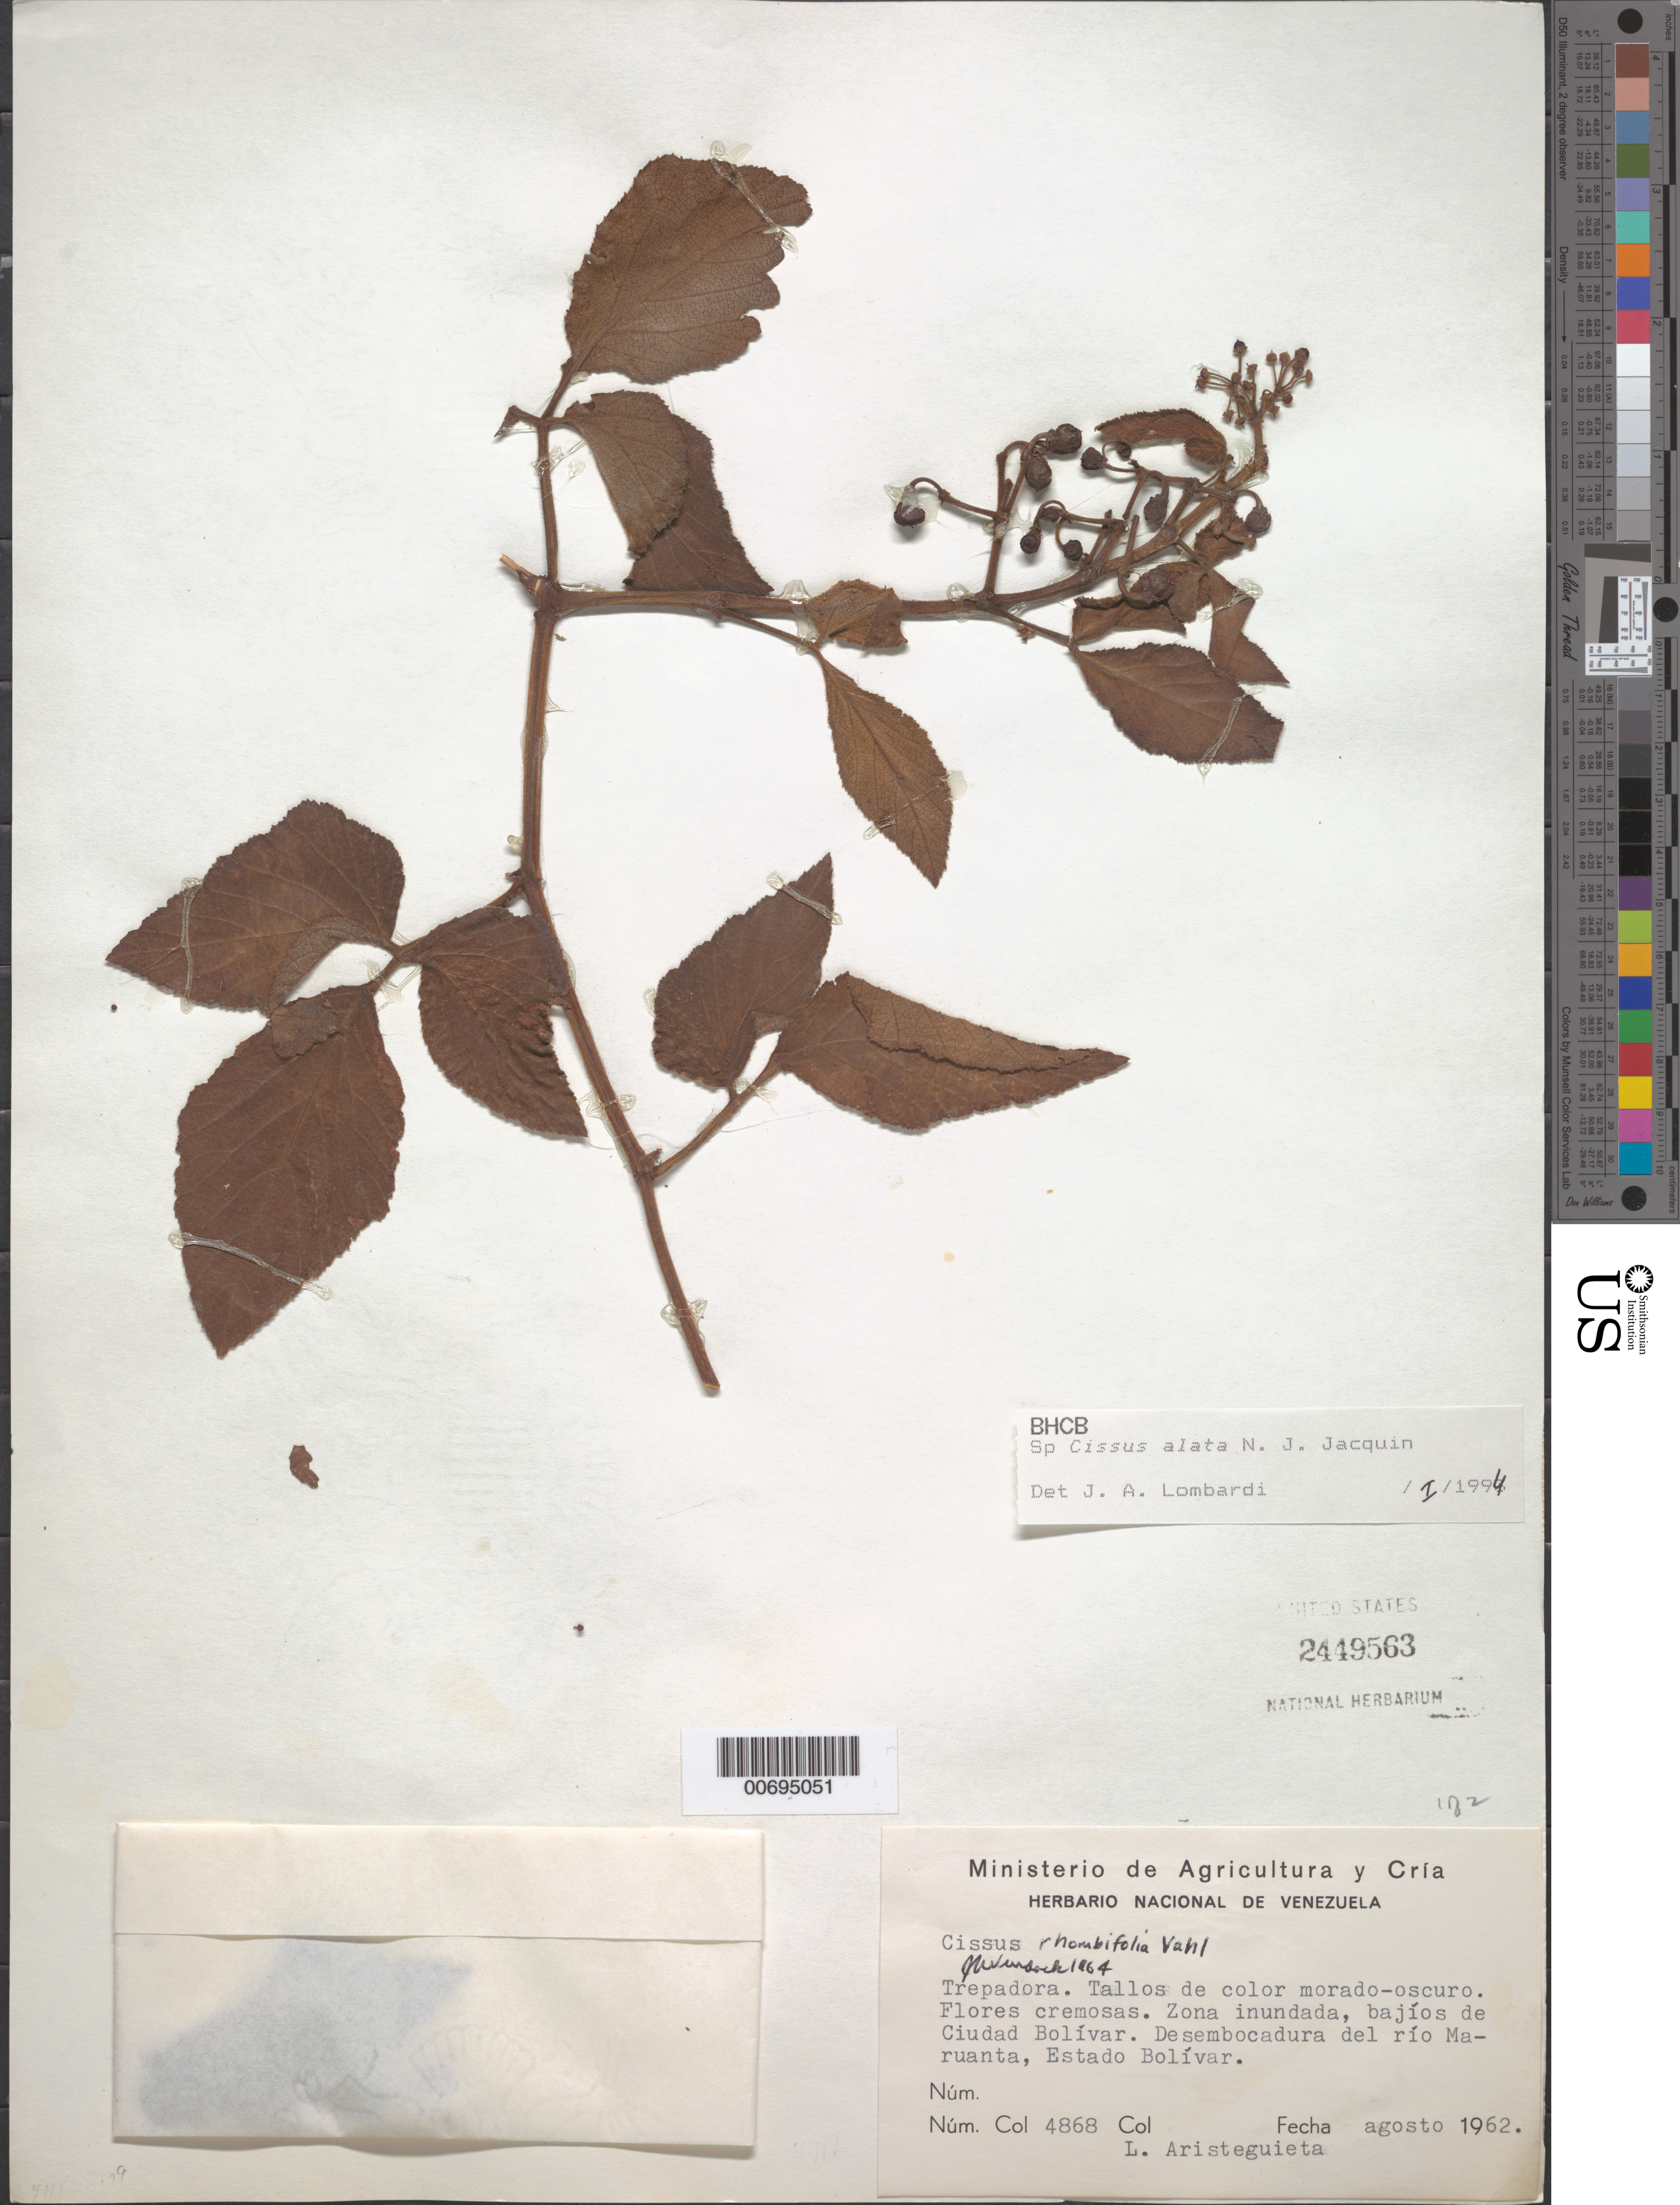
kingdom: Plantae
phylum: Tracheophyta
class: Magnoliopsida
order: Vitales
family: Vitaceae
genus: Cissus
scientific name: Cissus alata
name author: Jacq.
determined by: Lombardi, Julio A.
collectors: L. Aristeguieta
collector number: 4868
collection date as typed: Aug-62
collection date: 1962-08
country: Venezuela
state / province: Bolívar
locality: Bajios de Ciudad Bolívar, desembocadura del Río Maruanta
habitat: Inundated zone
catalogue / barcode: US 2449563